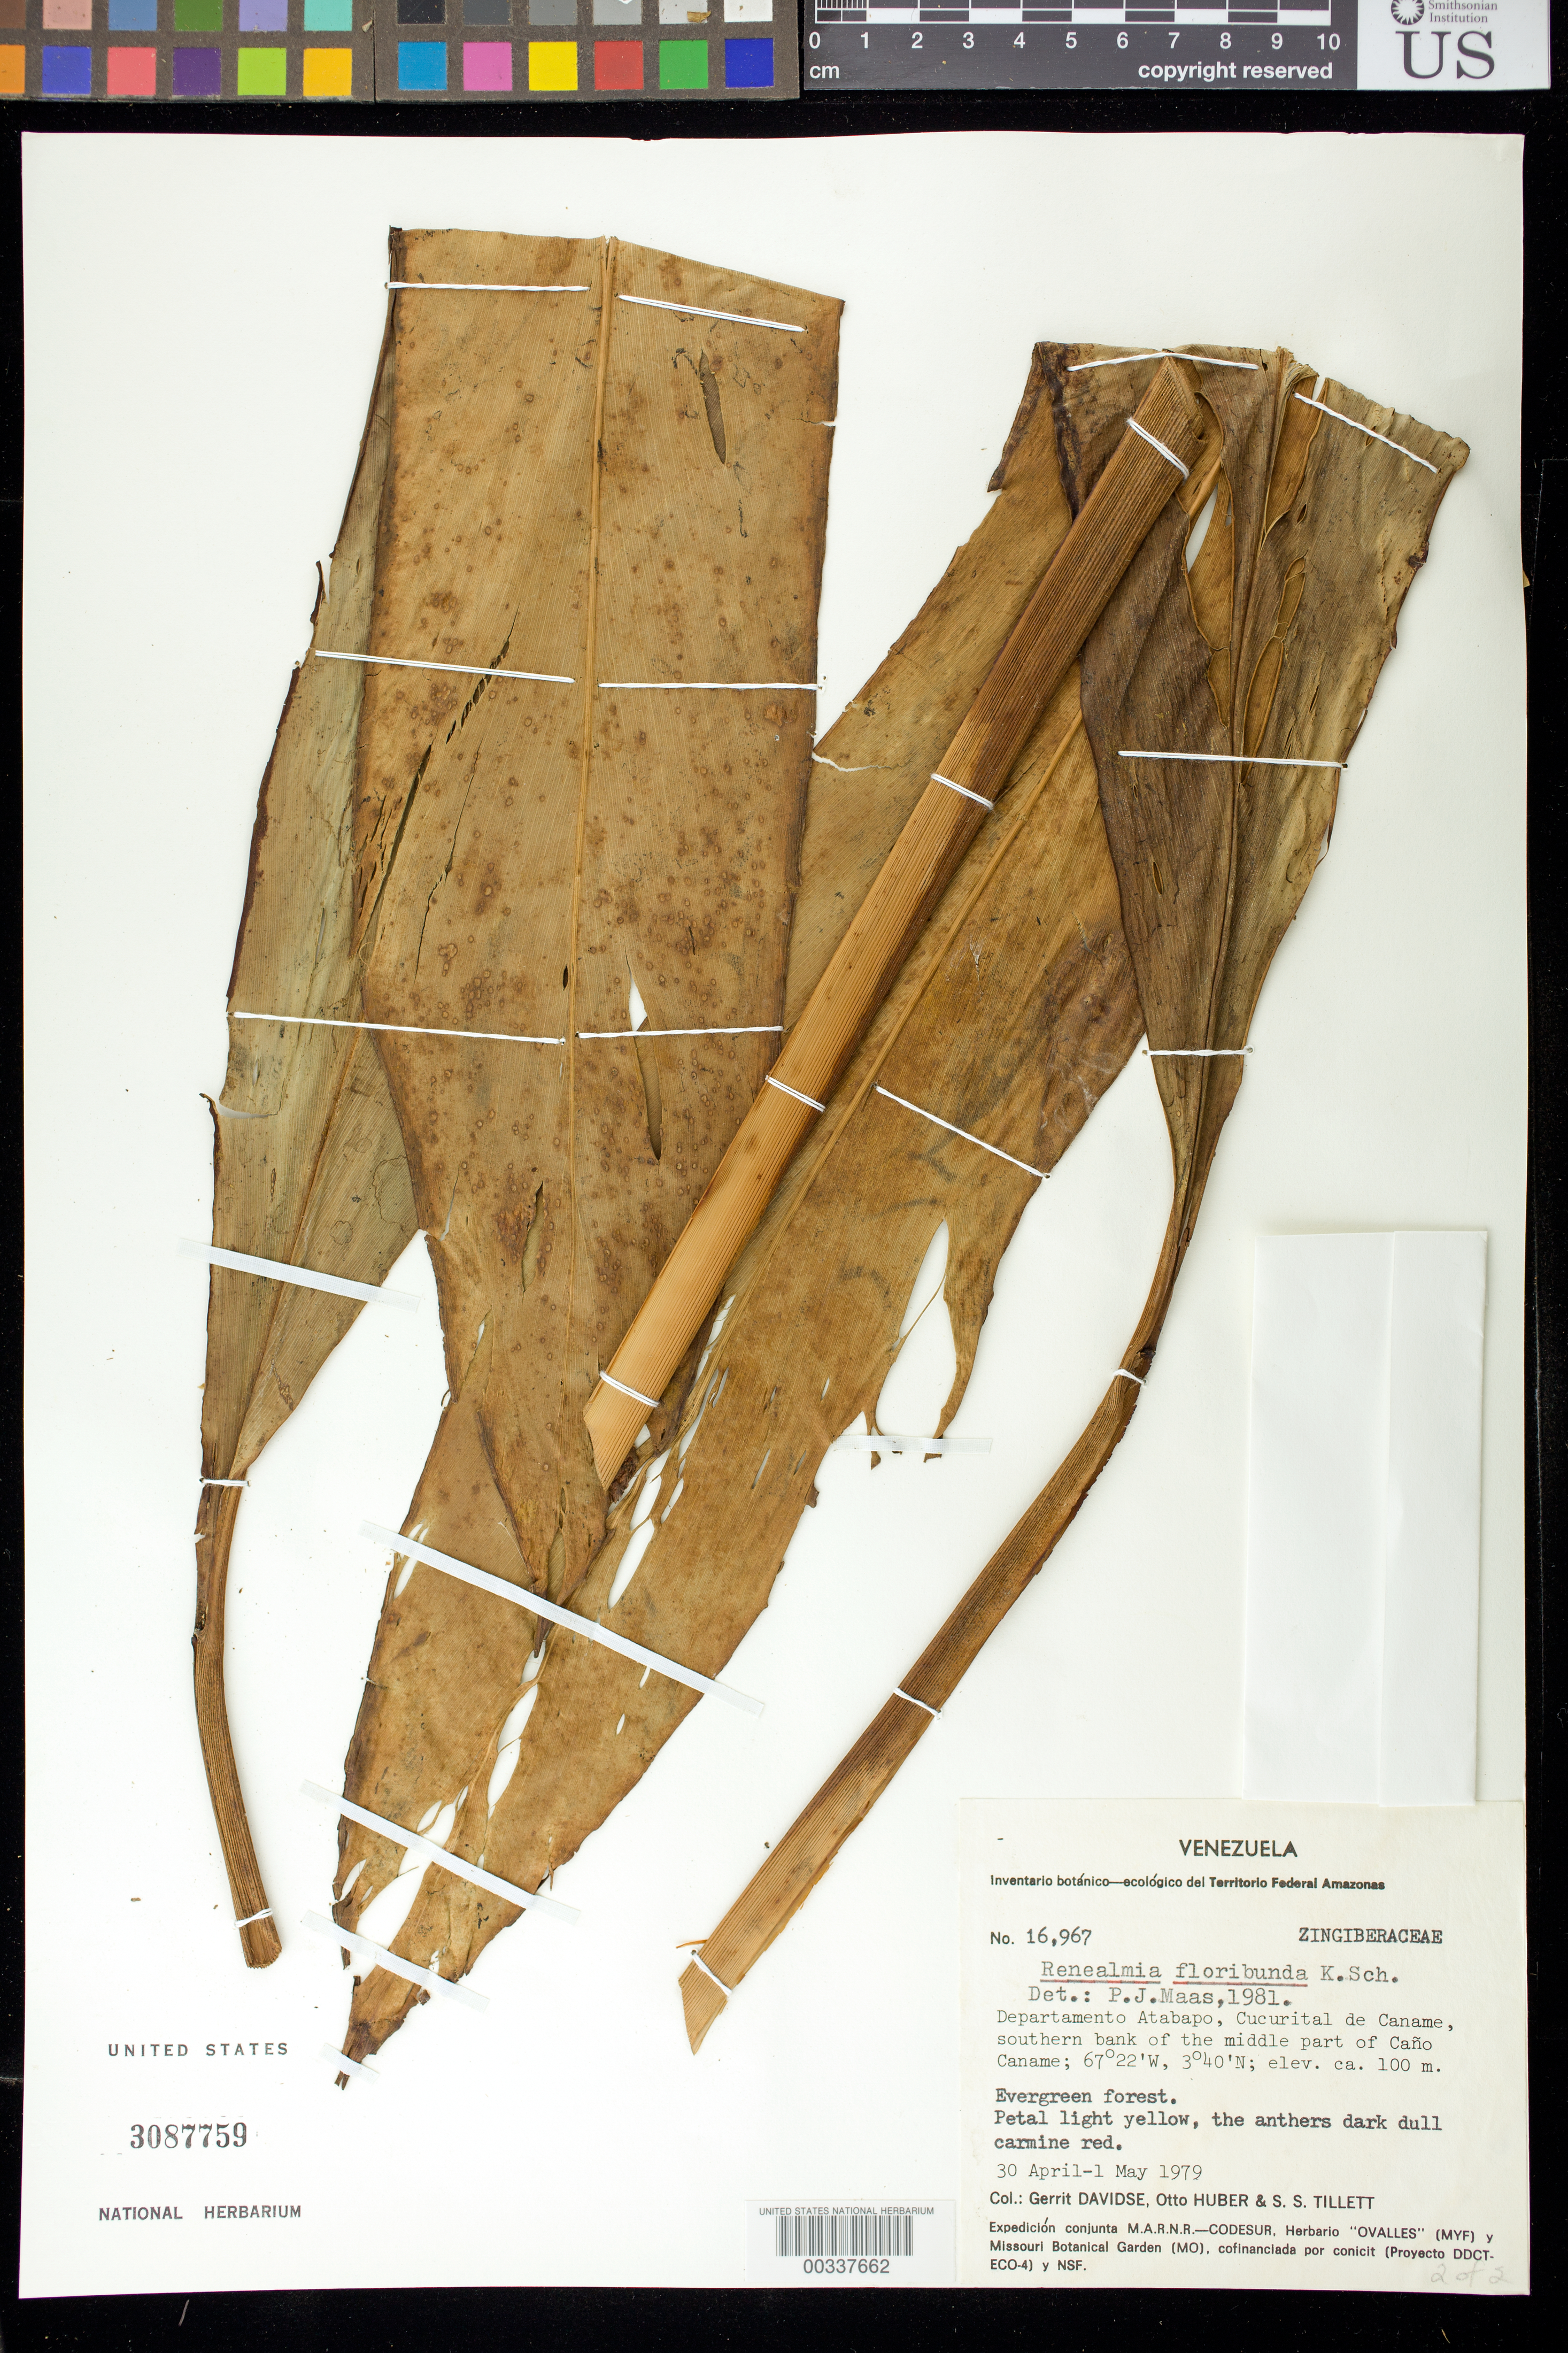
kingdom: Plantae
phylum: Tracheophyta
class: Liliopsida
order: Zingiberales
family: Zingiberaceae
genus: Renealmia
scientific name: Renealmia floribunda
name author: K. Schum.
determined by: Maas, Paul J. M.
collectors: G. Davidse, O. Huber & S. S. Tillett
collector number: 16967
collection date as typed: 30 Apr 1979 to 01 May 1979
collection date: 1979-04-30/1979-05-01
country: Venezuela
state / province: Amazonas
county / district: Atabapo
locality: Cucurital de Caname, southern bank of middle part of Cano Caname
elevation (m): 100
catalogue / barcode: US 3087759